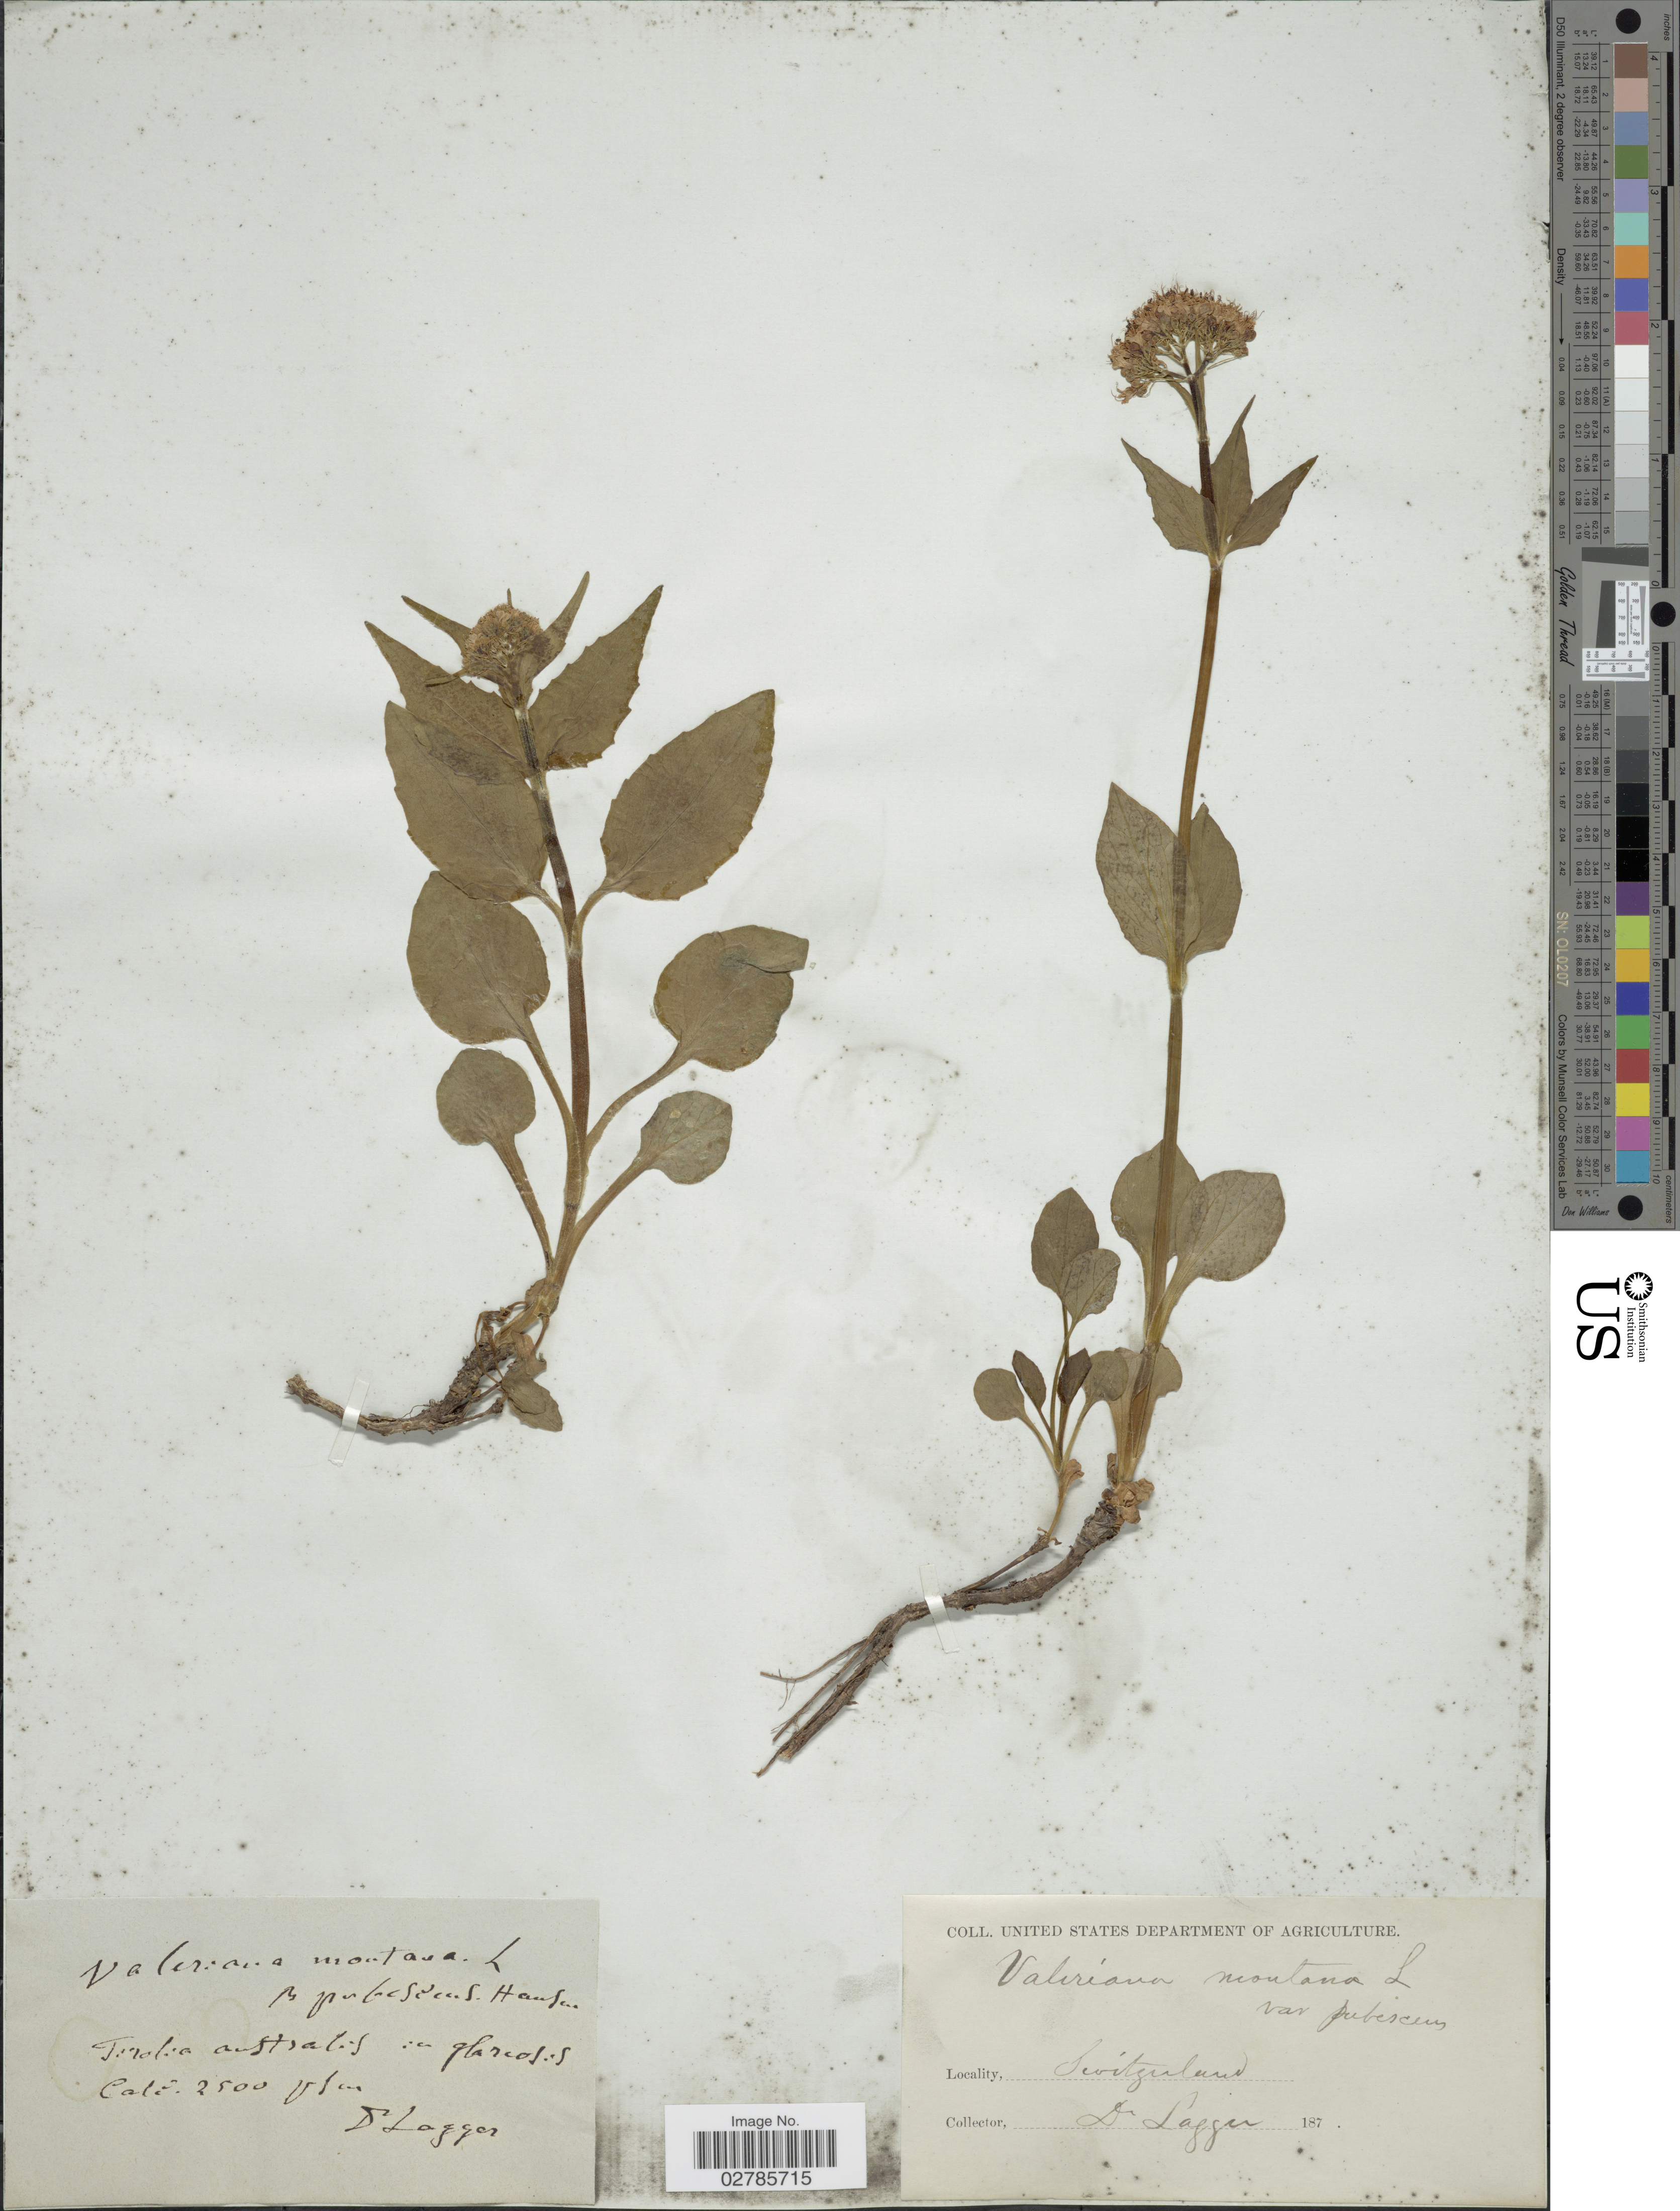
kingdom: Plantae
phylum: Tracheophyta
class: Magnoliopsida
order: Dipsacales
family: Caprifoliaceae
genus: Valeriana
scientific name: Valeriana montana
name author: L.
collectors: F. J. Lagger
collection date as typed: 187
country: Switzerland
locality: Tirolia australis in glareosis.